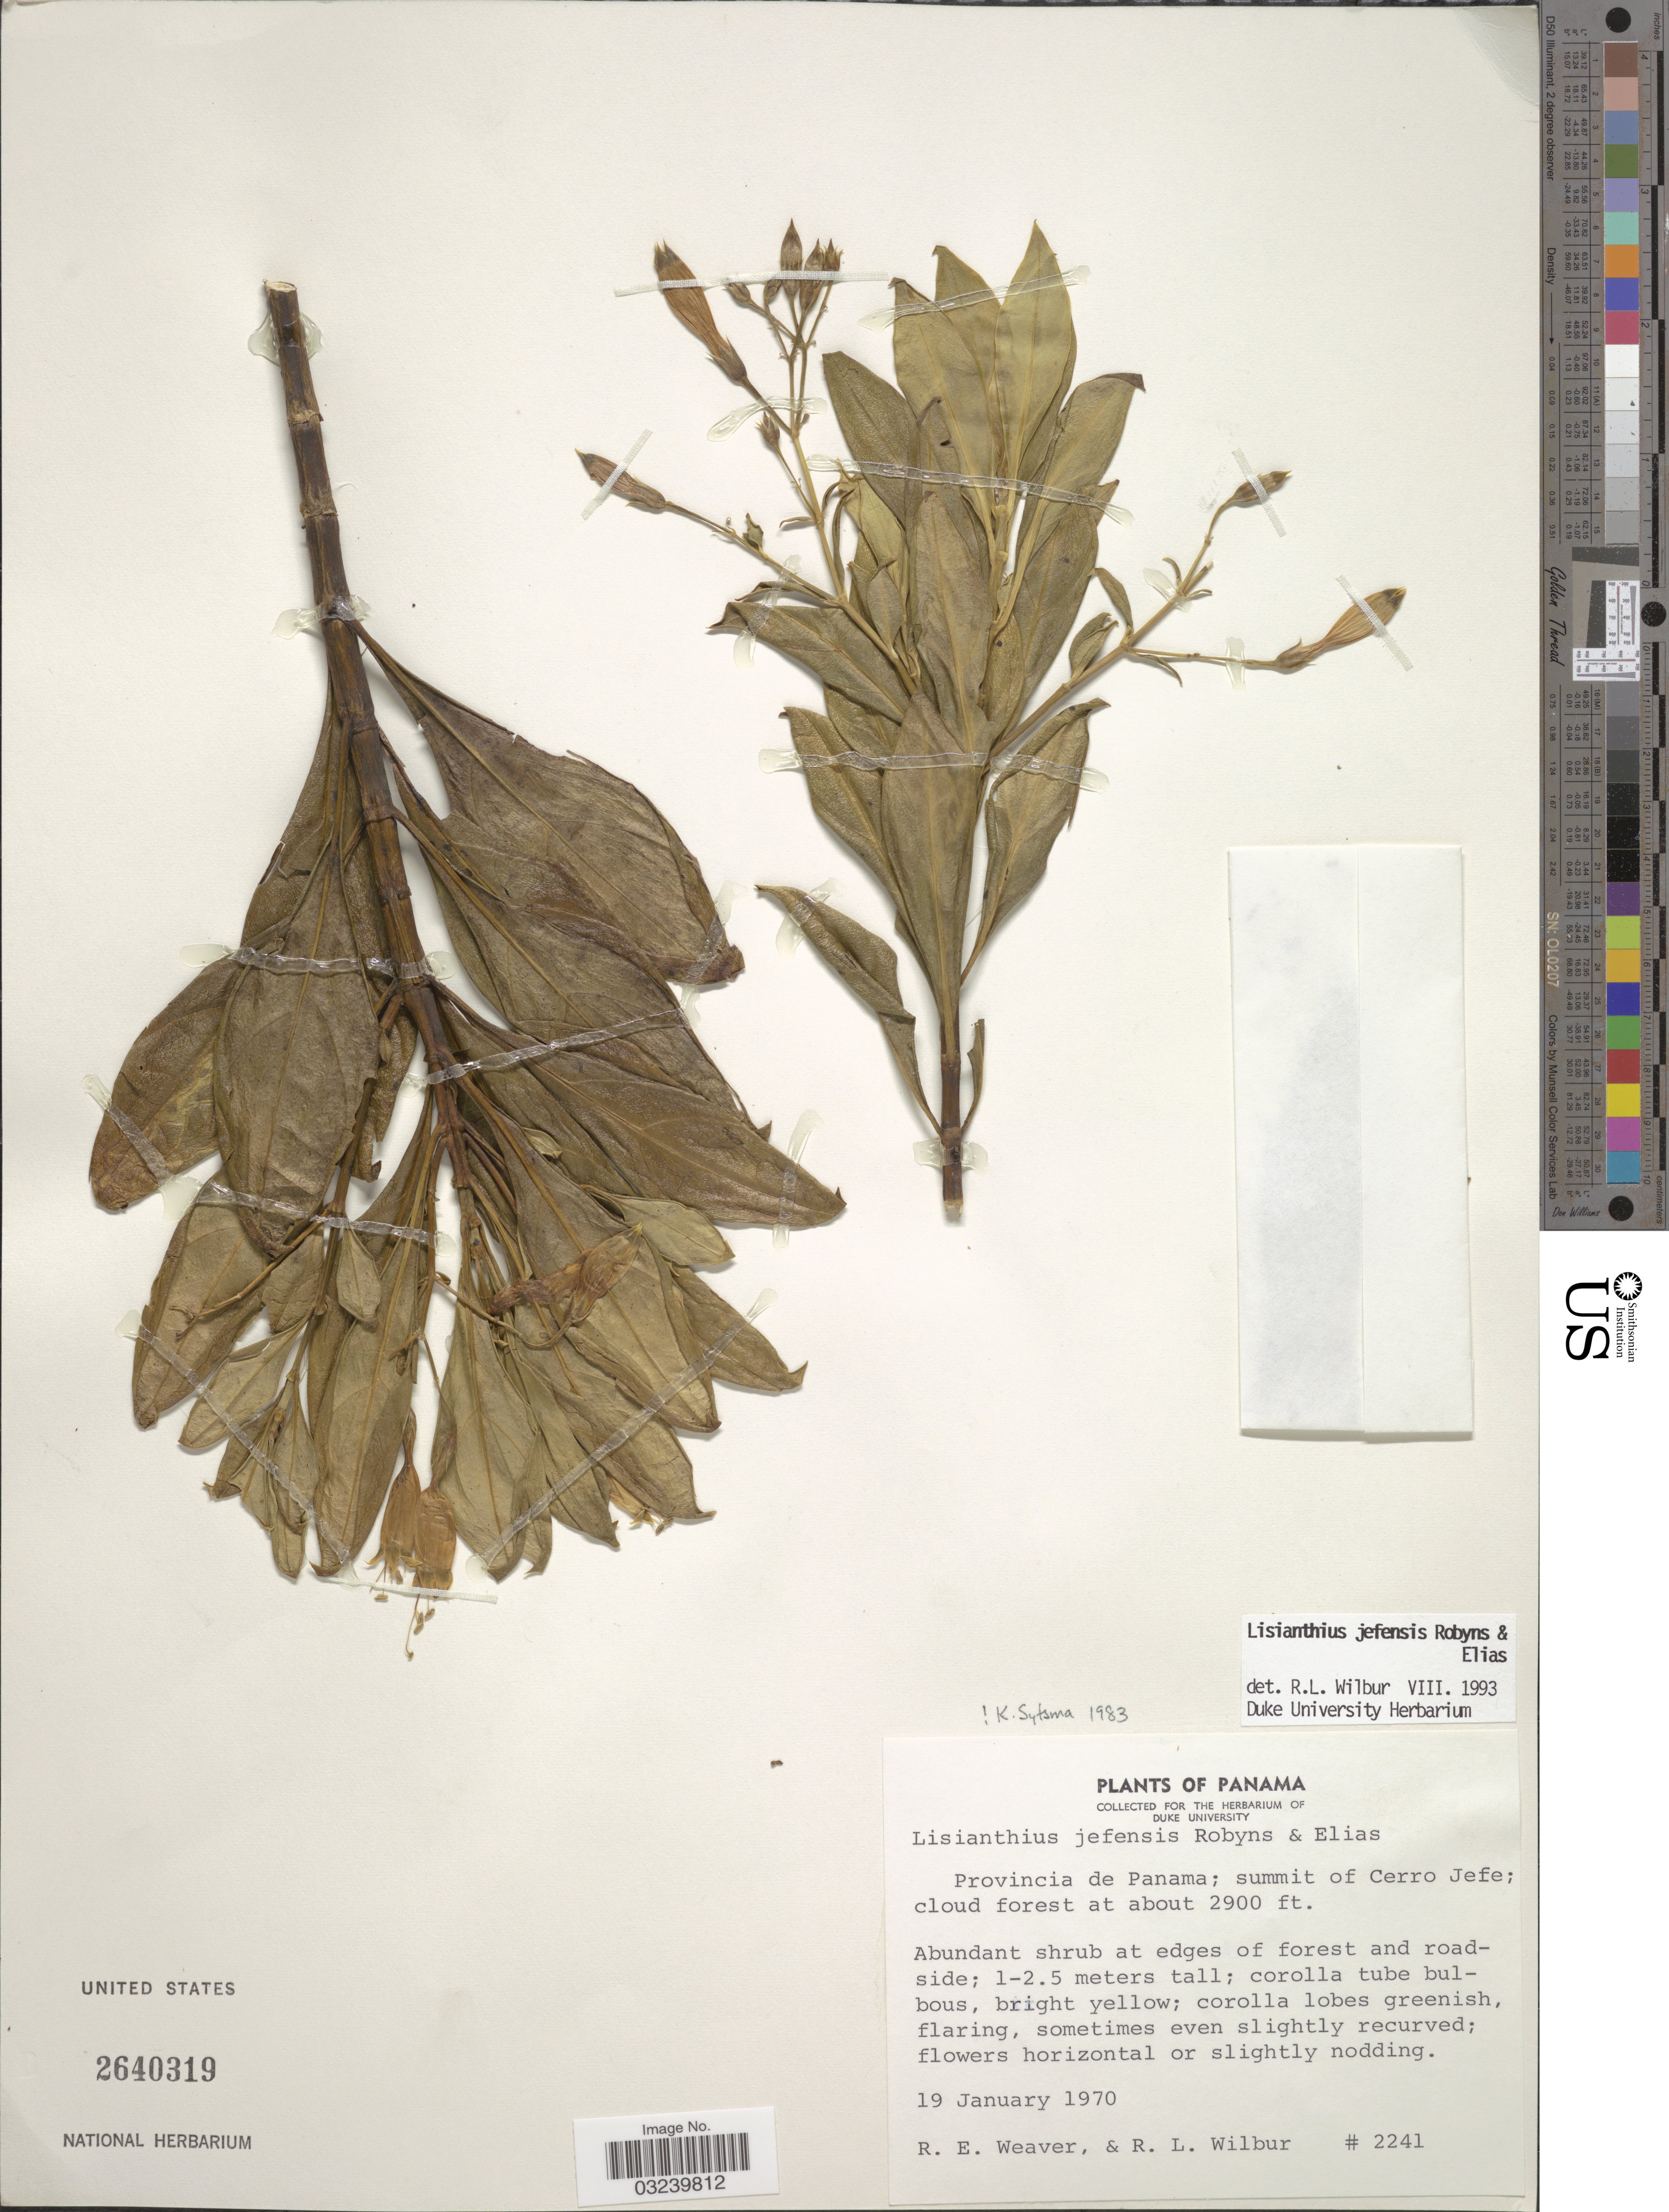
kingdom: Plantae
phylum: Tracheophyta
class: Magnoliopsida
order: Gentianales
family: Gentianaceae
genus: Lisianthius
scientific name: Lisianthius jefensis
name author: A. Robyns & T. S. Elias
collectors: R. E. Weaver & R. L. Wilbur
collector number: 2241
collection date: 1970-01-19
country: Panama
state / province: Panamá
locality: Summit of Cerro Jefe.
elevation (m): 884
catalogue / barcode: US 2640319